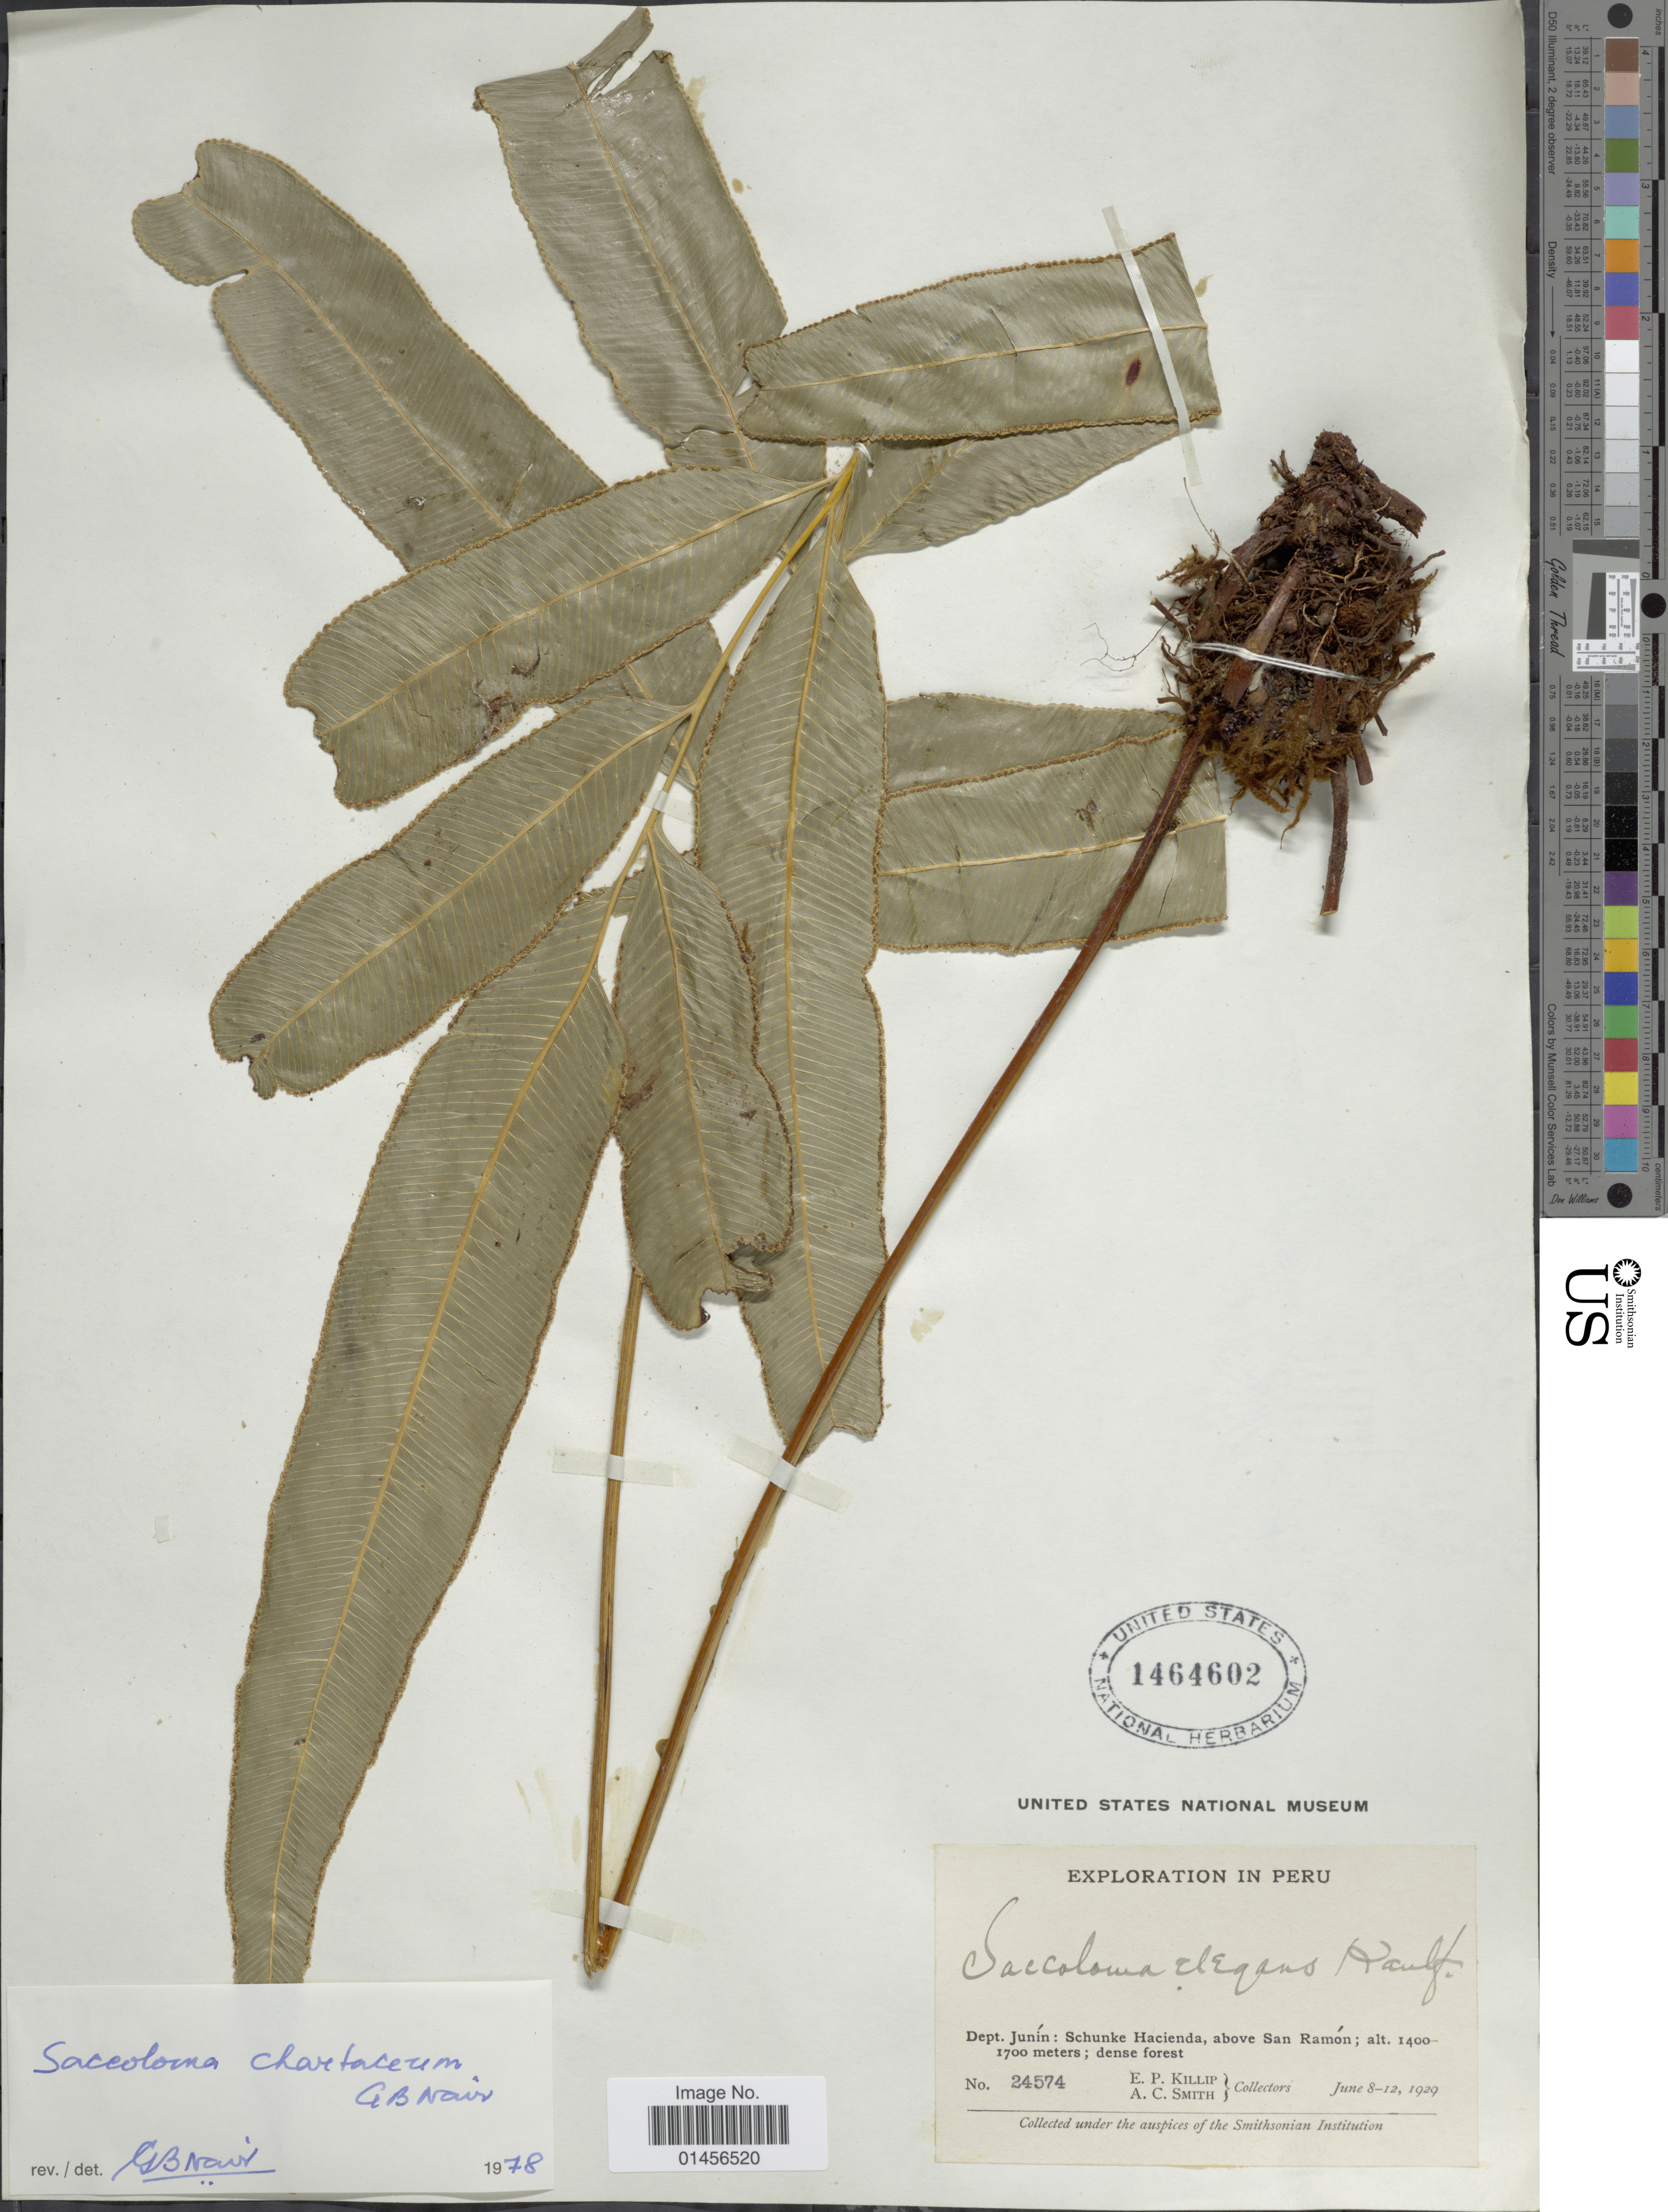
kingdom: Plantae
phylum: Tracheophyta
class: Polypodiopsida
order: Polypodiales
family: Saccolomataceae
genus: Saccoloma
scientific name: Saccoloma elegans subsp. chartaceum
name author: Cremers & K.U. Kramer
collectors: E. P. Killip & A. C. Smith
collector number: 24574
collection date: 1929-06-08/1929-06-12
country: Peru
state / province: Junín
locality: Schunke Hacienda, above San Ramon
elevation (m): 1400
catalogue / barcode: US 1464602